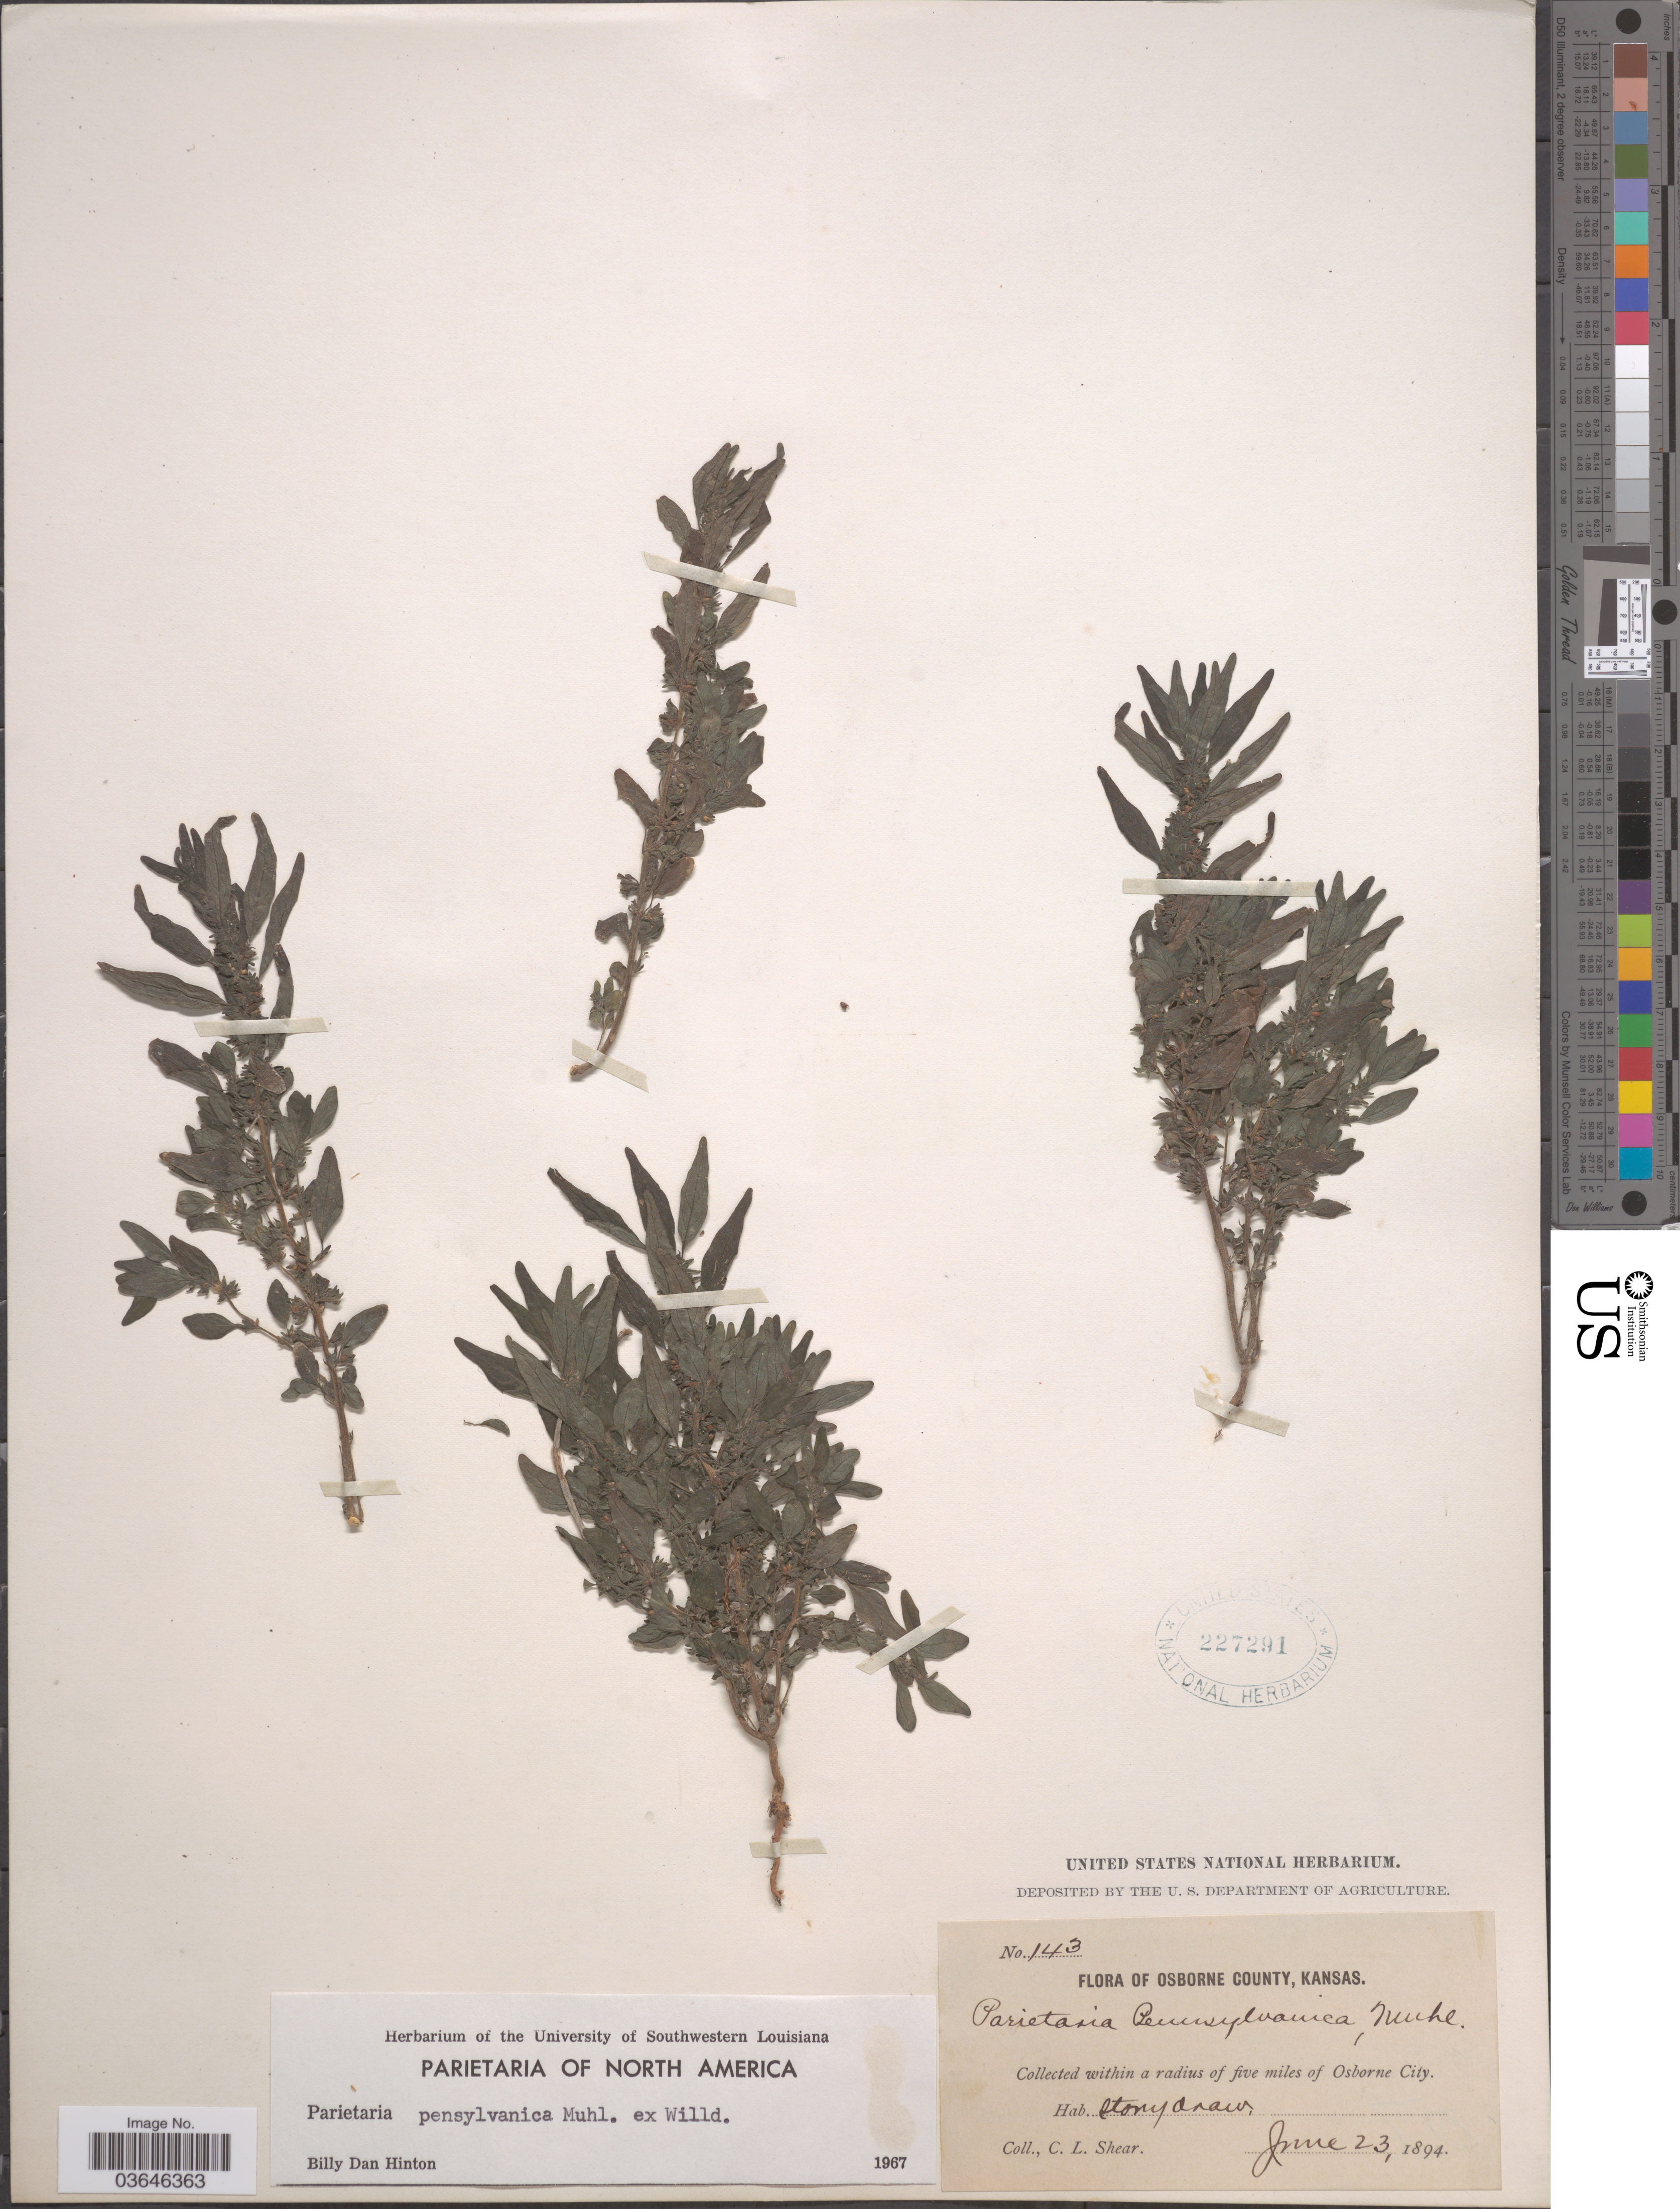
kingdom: Plantae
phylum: Tracheophyta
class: Magnoliopsida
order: Rosales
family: Urticaceae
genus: Parietaria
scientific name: Parietaria pensylvanica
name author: Muhl. ex Willd.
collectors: C. L. Shear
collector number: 143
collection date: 1894-06-23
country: United States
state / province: Kansas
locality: Osborne County. Within a radius of five miles of Osborne City.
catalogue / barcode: US 227291